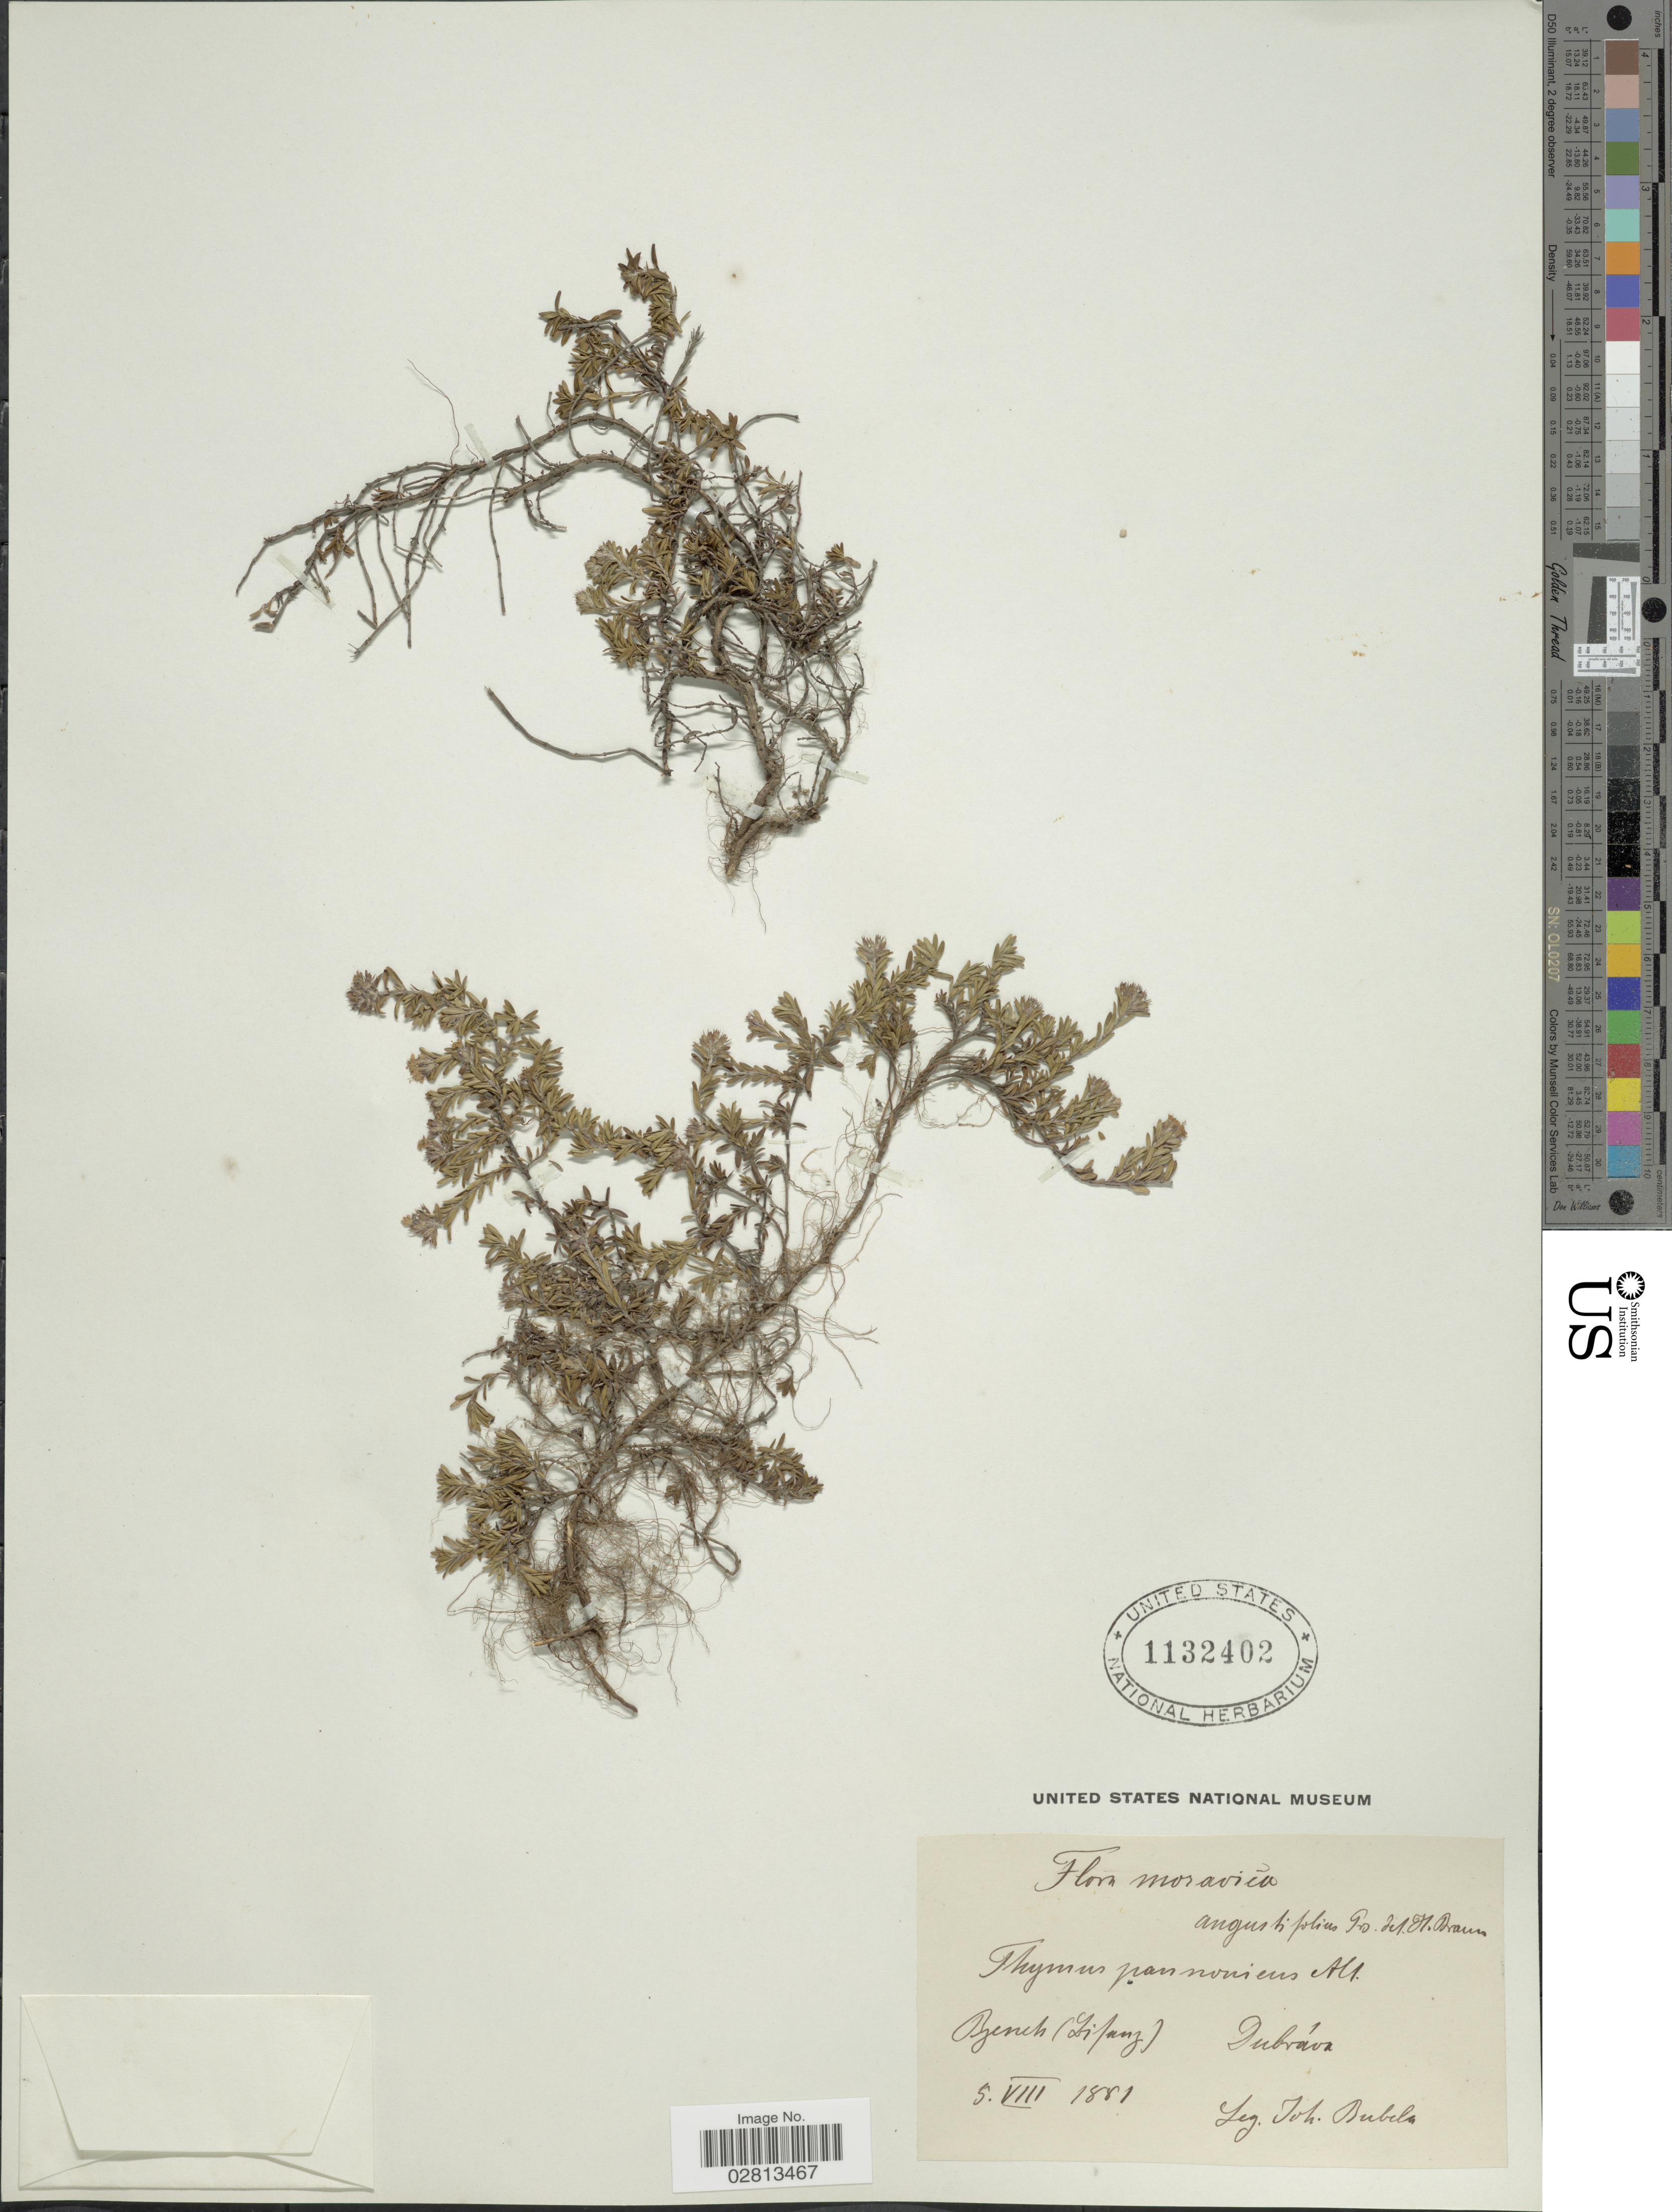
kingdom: Plantae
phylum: Tracheophyta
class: Magnoliopsida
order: Lamiales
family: Lamiaceae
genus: Thymus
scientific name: Thymus pannonicus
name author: All.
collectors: J. Bubela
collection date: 1881-08-05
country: Croatia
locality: Moravica. Bjench (Zipang) Dubráva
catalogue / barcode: US 1132402